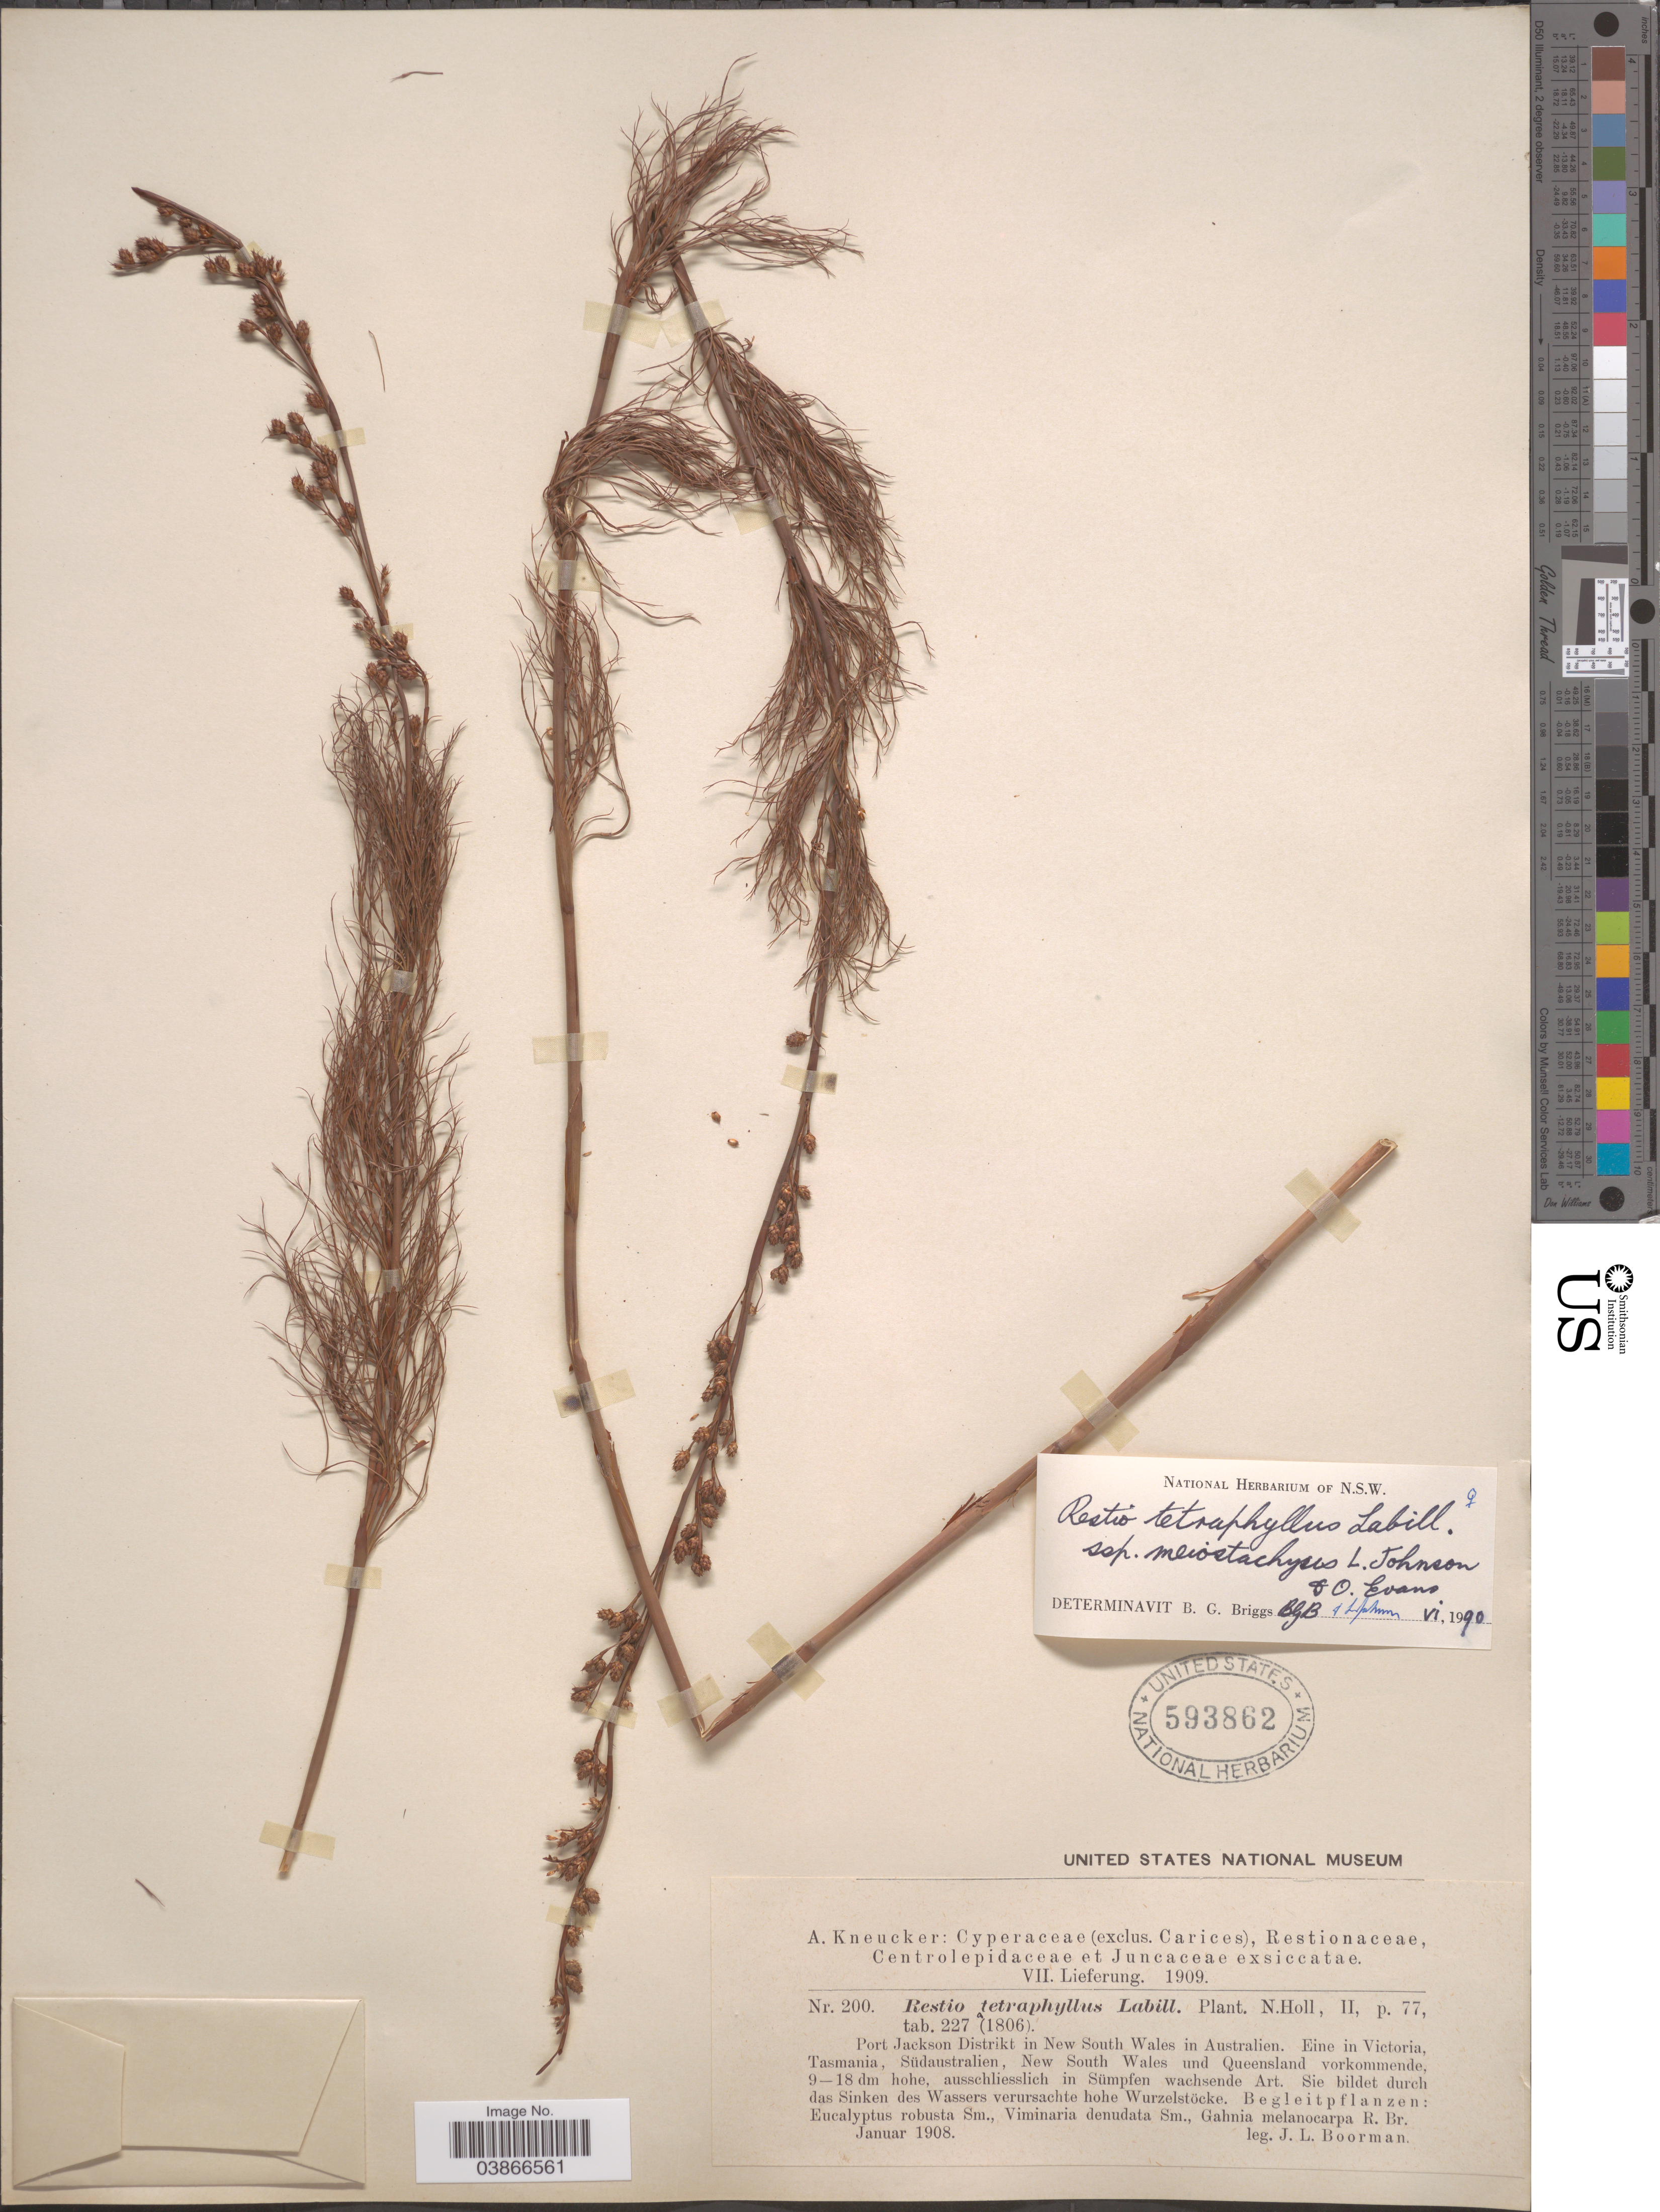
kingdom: Plantae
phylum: Tracheophyta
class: Liliopsida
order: Poales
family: Restionaceae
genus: Baloskion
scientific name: Baloskion tetraphyllum subsp. meiostachyum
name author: (L.A.S. Johnson & O.D. Evans) B.G. Briggs & L.A.S. Johnson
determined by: Strong, Mark T., (BOT), Smithsonian Institution - National Museum of Natural History (UNITED STATES)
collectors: J. Boorman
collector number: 200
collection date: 1908-01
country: Australia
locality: Port Jackson Distrikt in New South Wales in Australien. Eine in Victoria, Tasmania, Südaustralien, New South Wales und Queensland vorkommende.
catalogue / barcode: US 593862